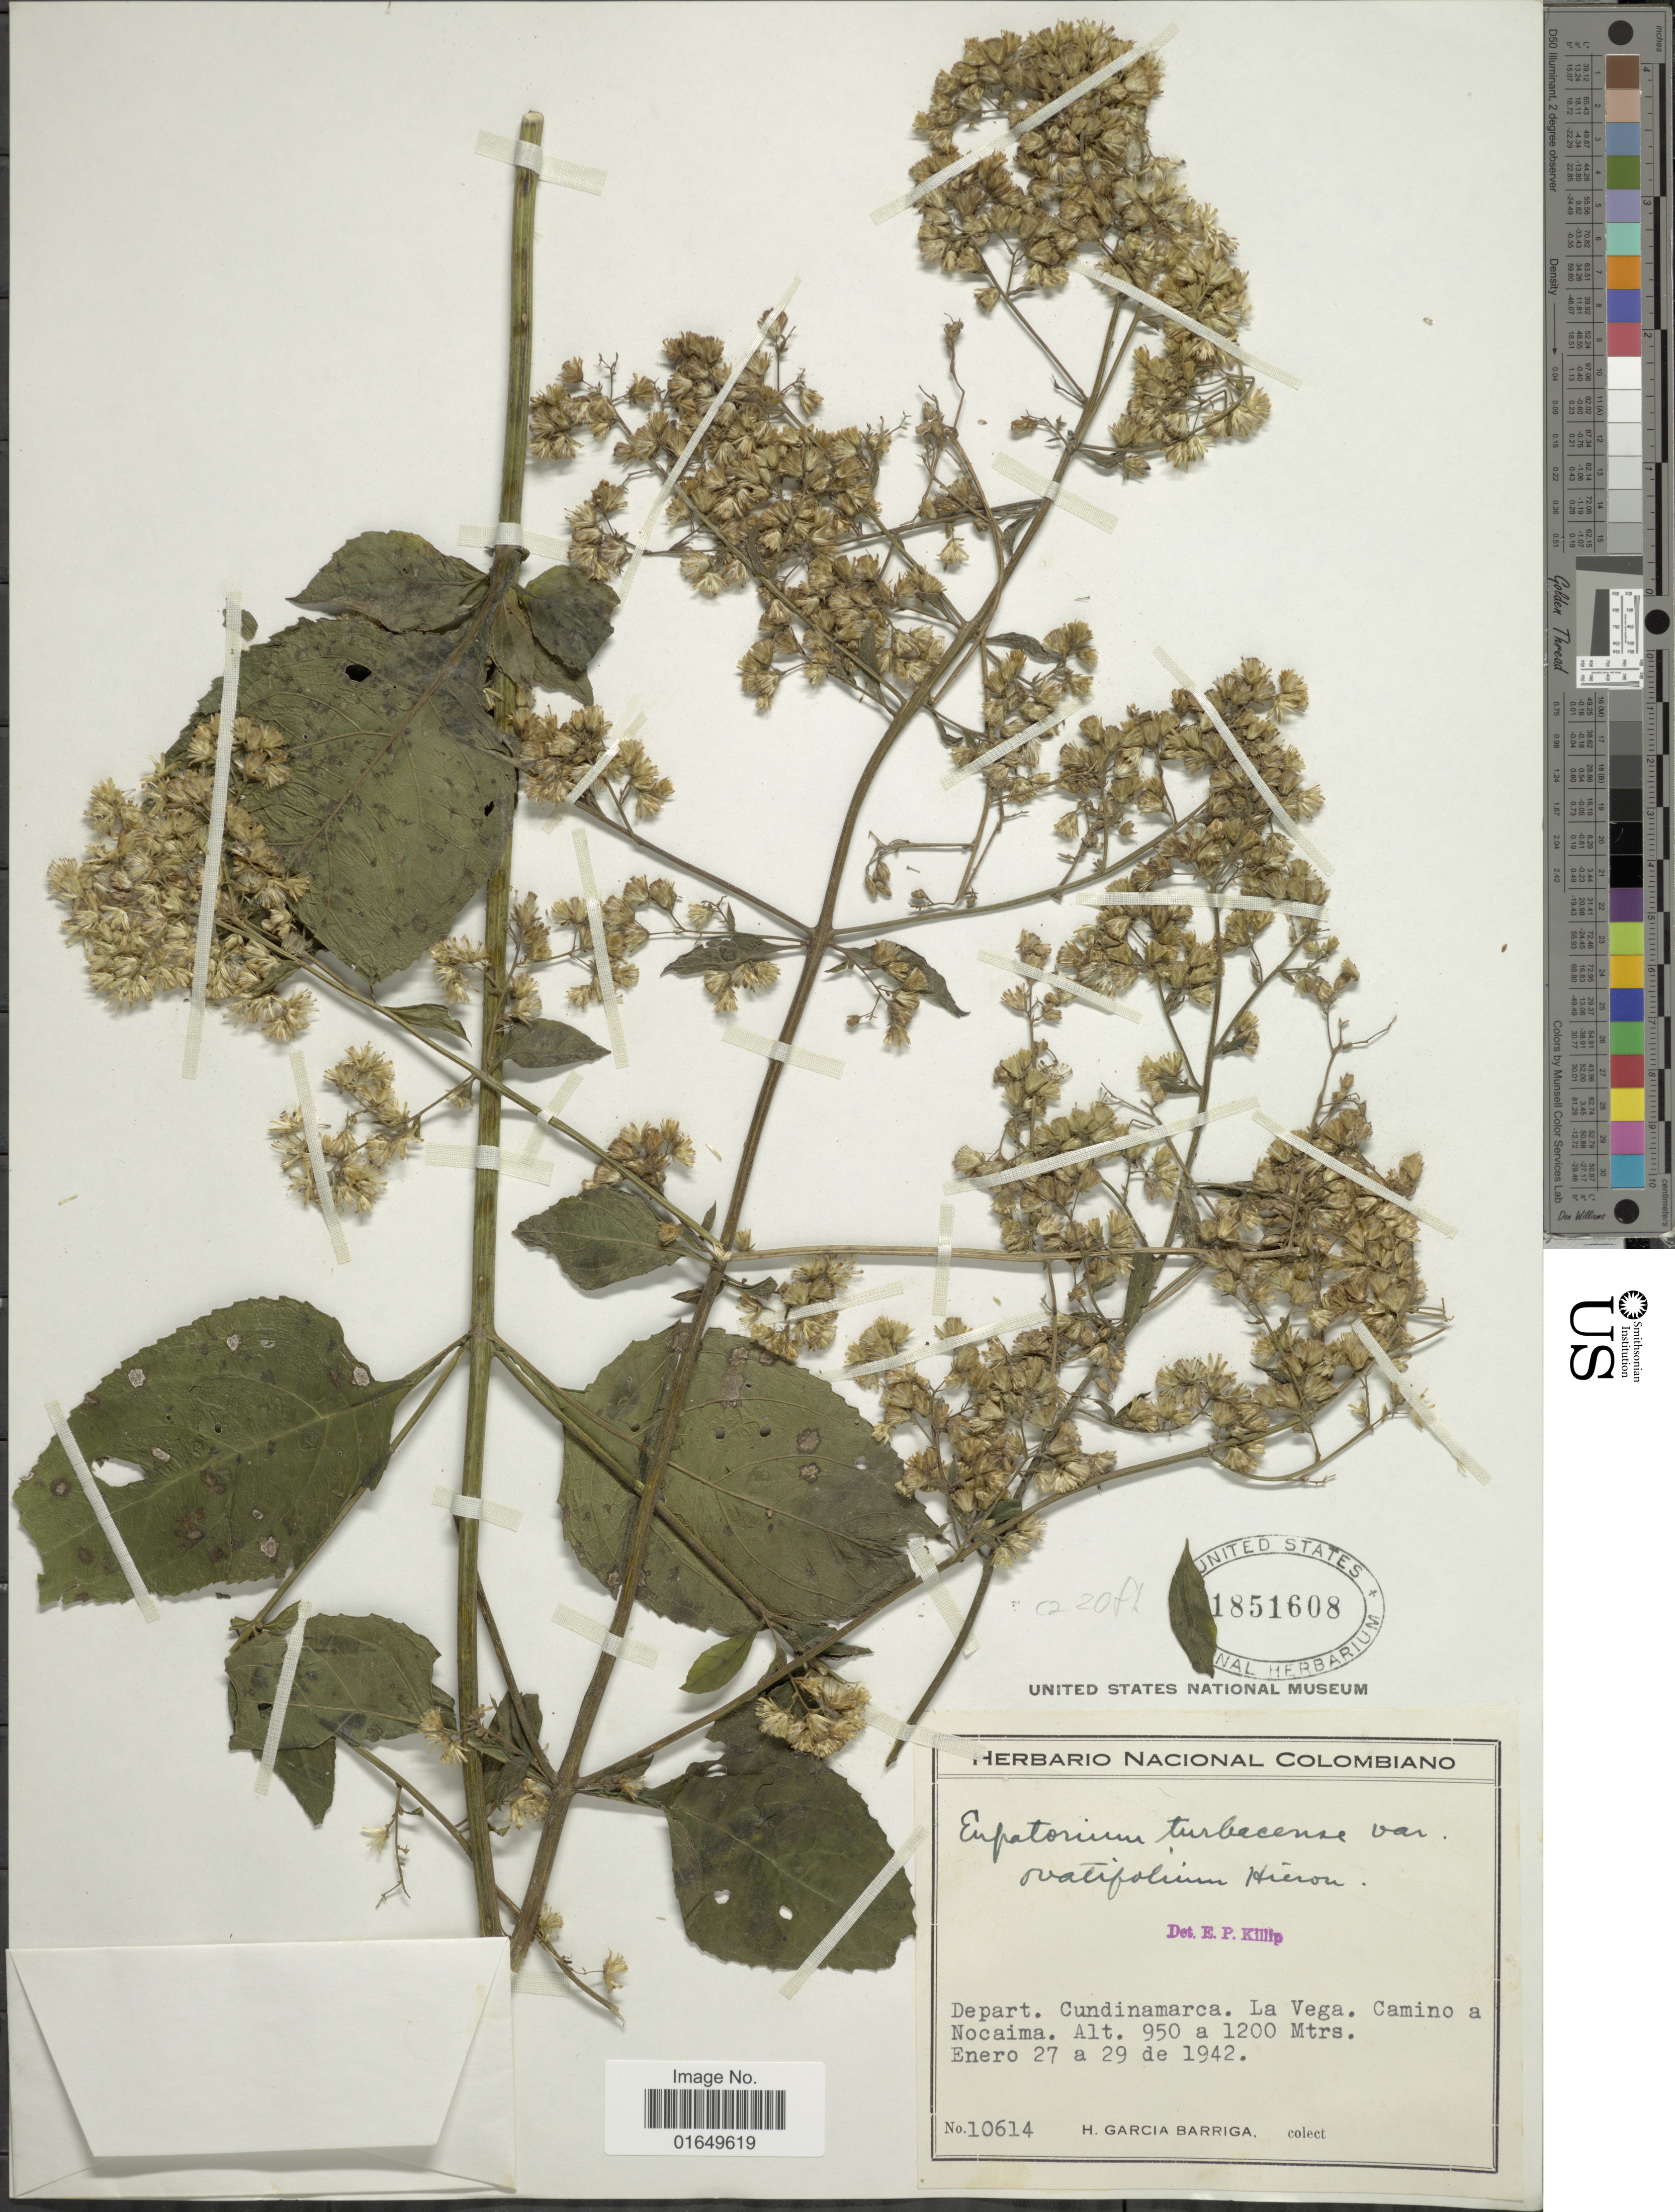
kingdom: Plantae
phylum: Tracheophyta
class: Magnoliopsida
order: Asterales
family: Asteraceae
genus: Ayapana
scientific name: Ayapana turbacensis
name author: (Hieron.) R.M. King & H. Rob.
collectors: H. García Barriga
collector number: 10614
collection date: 1942-01-27/1942-01-29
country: Colombia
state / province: Cundinamarca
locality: La Vega. Camino a Nocaima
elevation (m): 950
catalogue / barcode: US 1851608